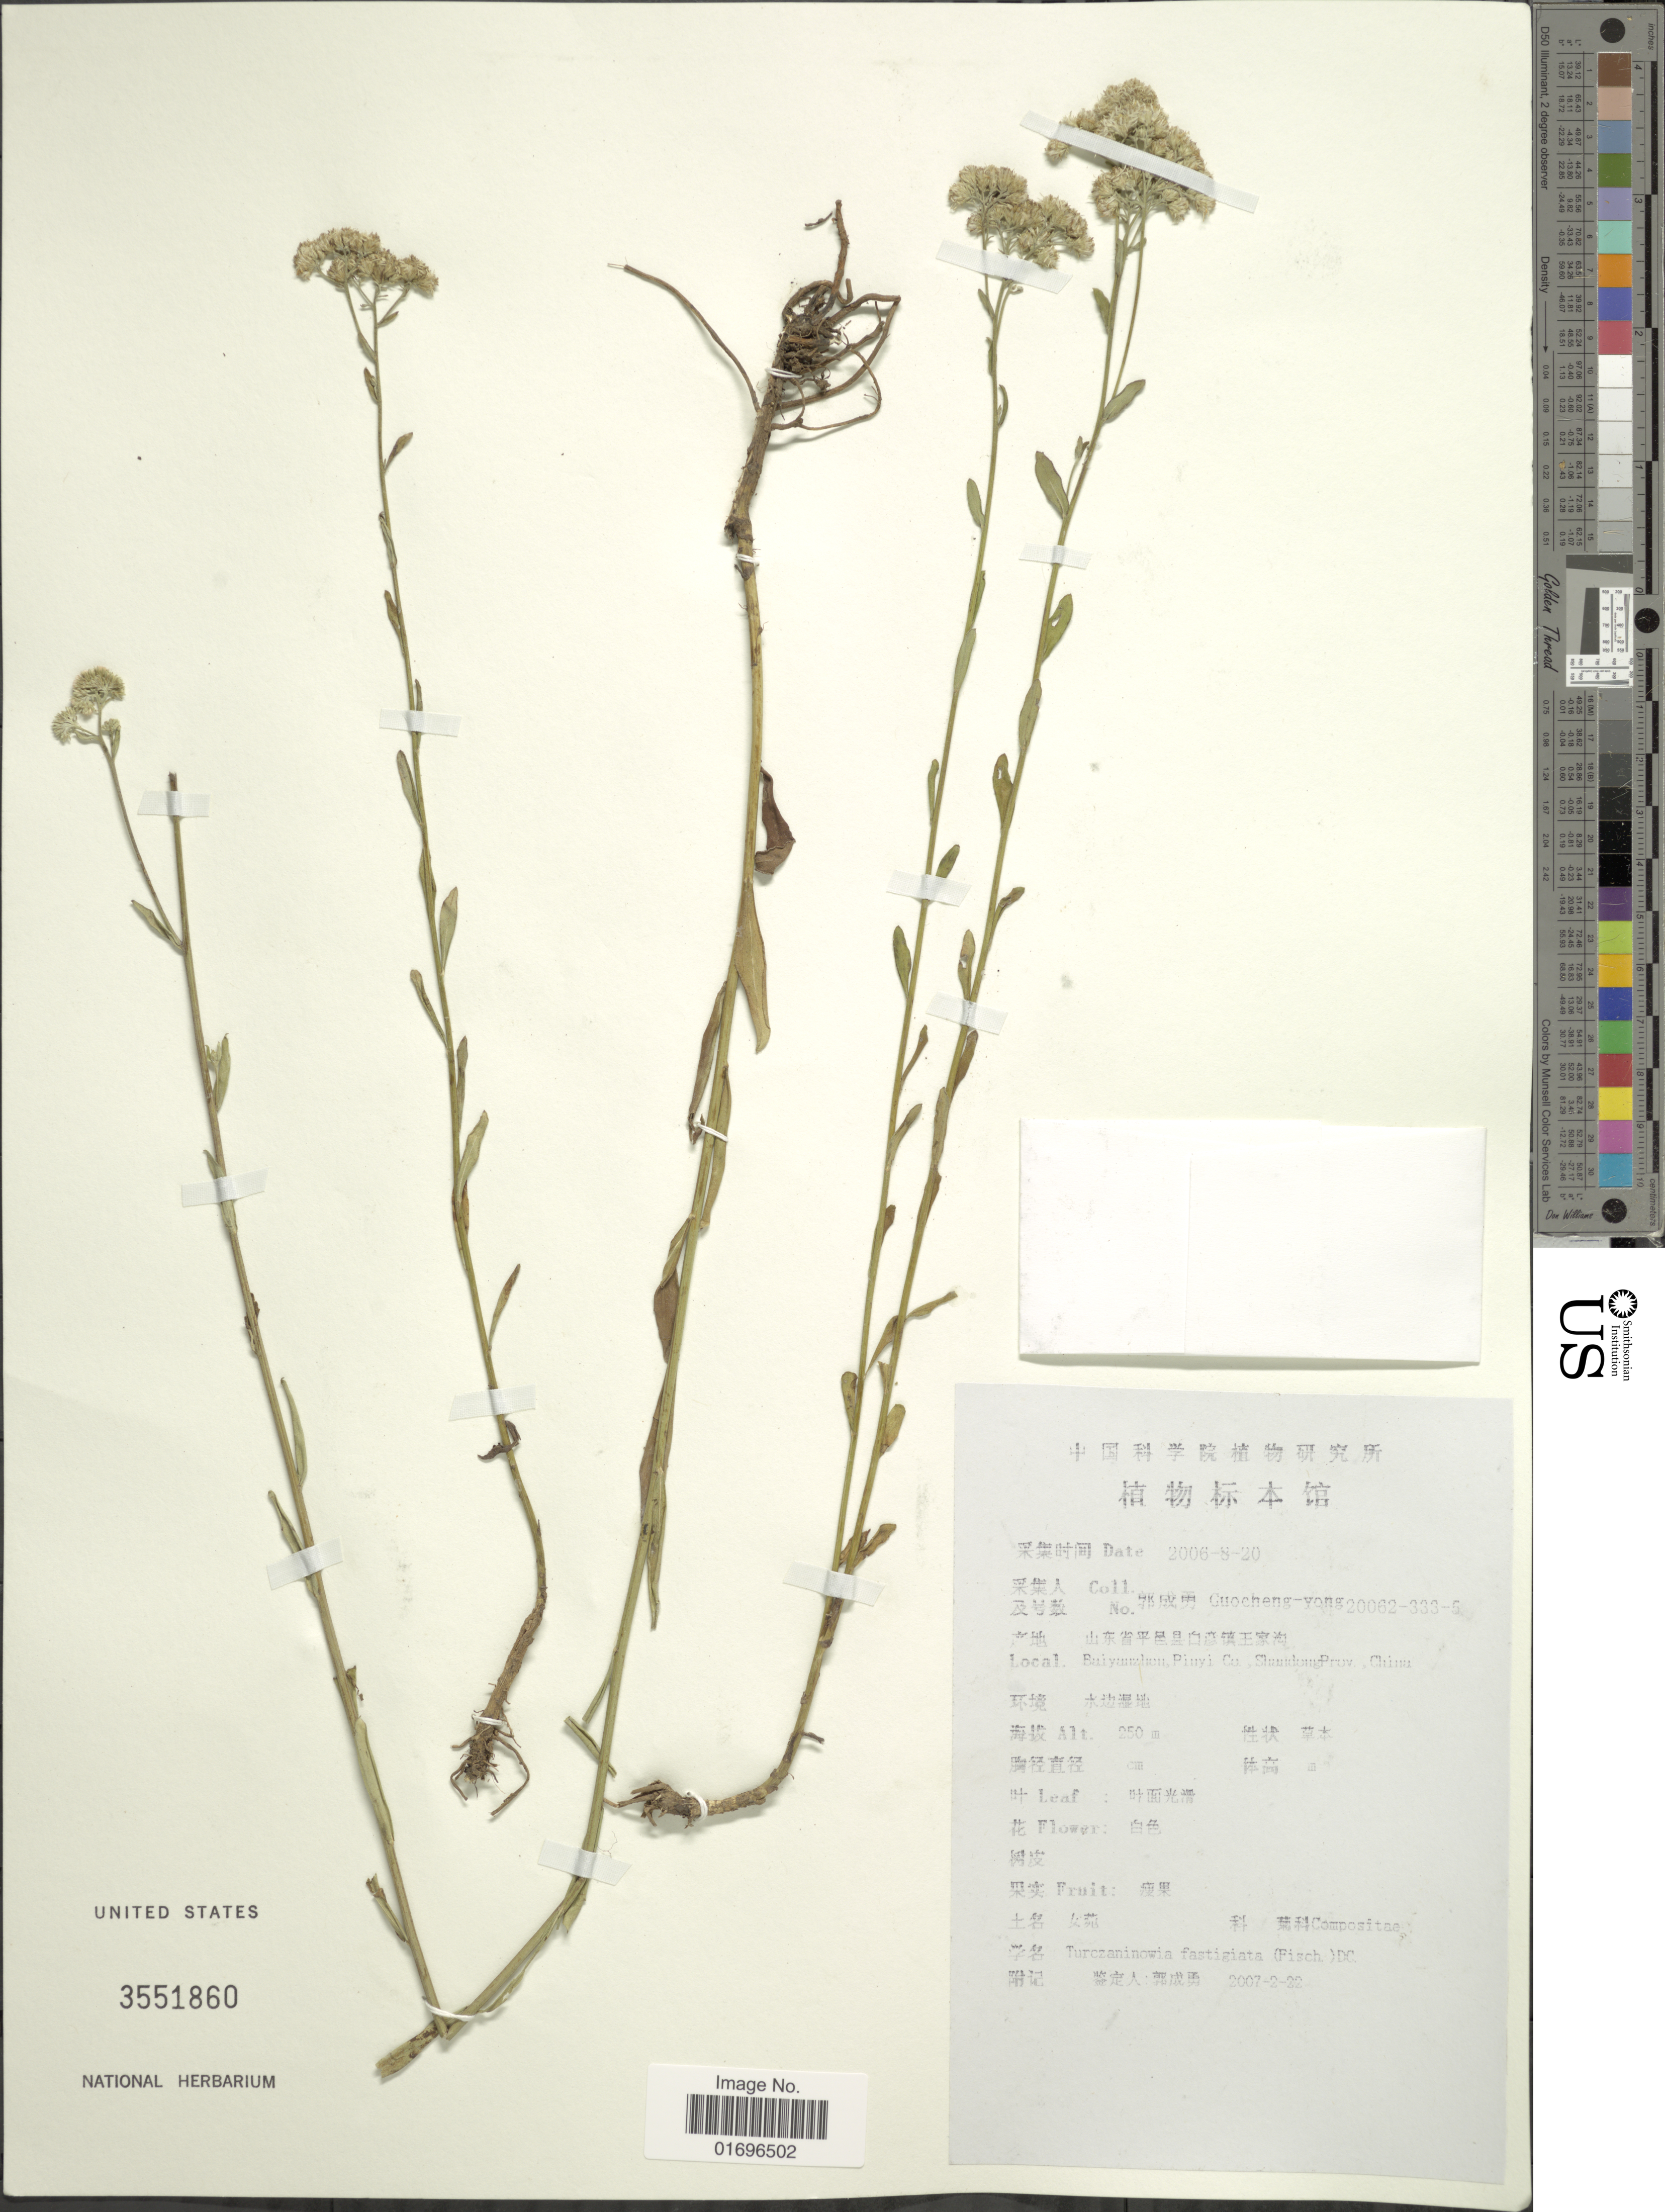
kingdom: Plantae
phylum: Tracheophyta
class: Magnoliopsida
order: Asterales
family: Asteraceae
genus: Aster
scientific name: Aster fastigiatus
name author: Fisch.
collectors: Guo cheng-yong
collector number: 20062-333-5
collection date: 2006-08-20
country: China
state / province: Shandong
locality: Baiyanzhen, Pinyi Co., Shandong Prov.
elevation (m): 250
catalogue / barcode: US 3551860